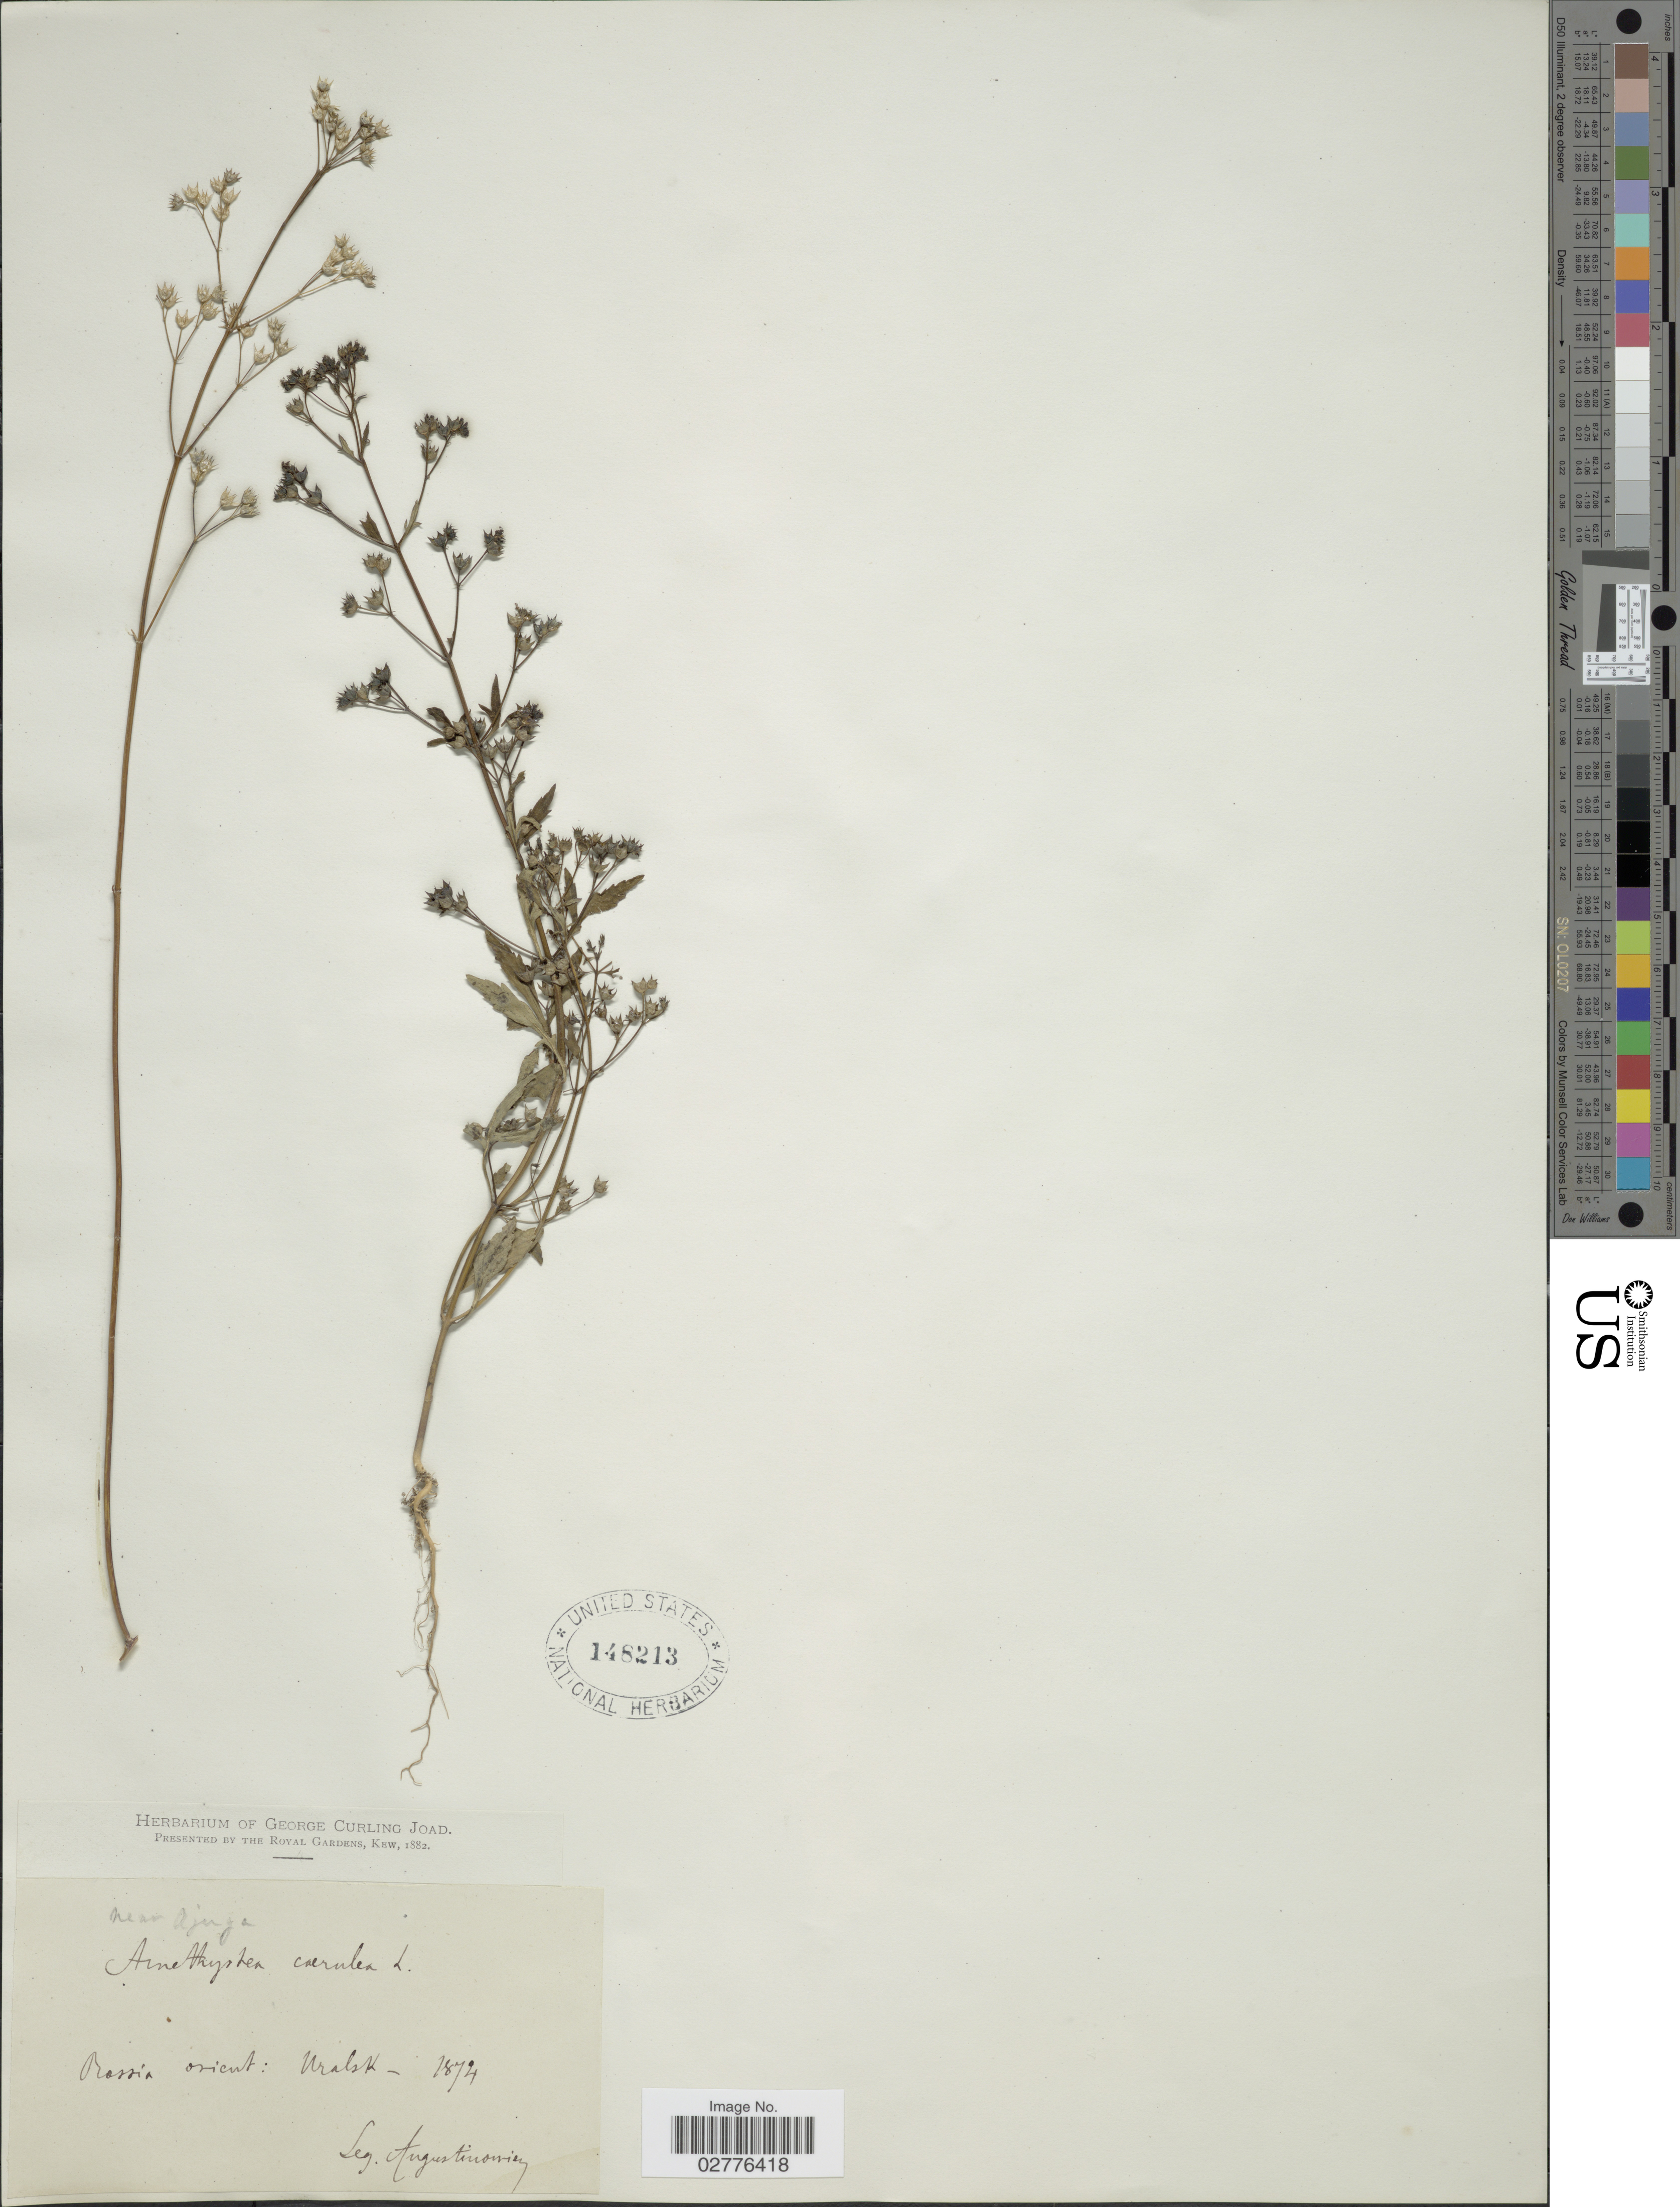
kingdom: Plantae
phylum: Tracheophyta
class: Magnoliopsida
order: Lamiales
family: Lamiaceae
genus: Amethystea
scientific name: Amethystea caerulea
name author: L.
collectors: -. Angustinowicz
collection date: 1874-03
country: Russian Federation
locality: Near Ajunga. Russia orient: Uralsk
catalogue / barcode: US 148213